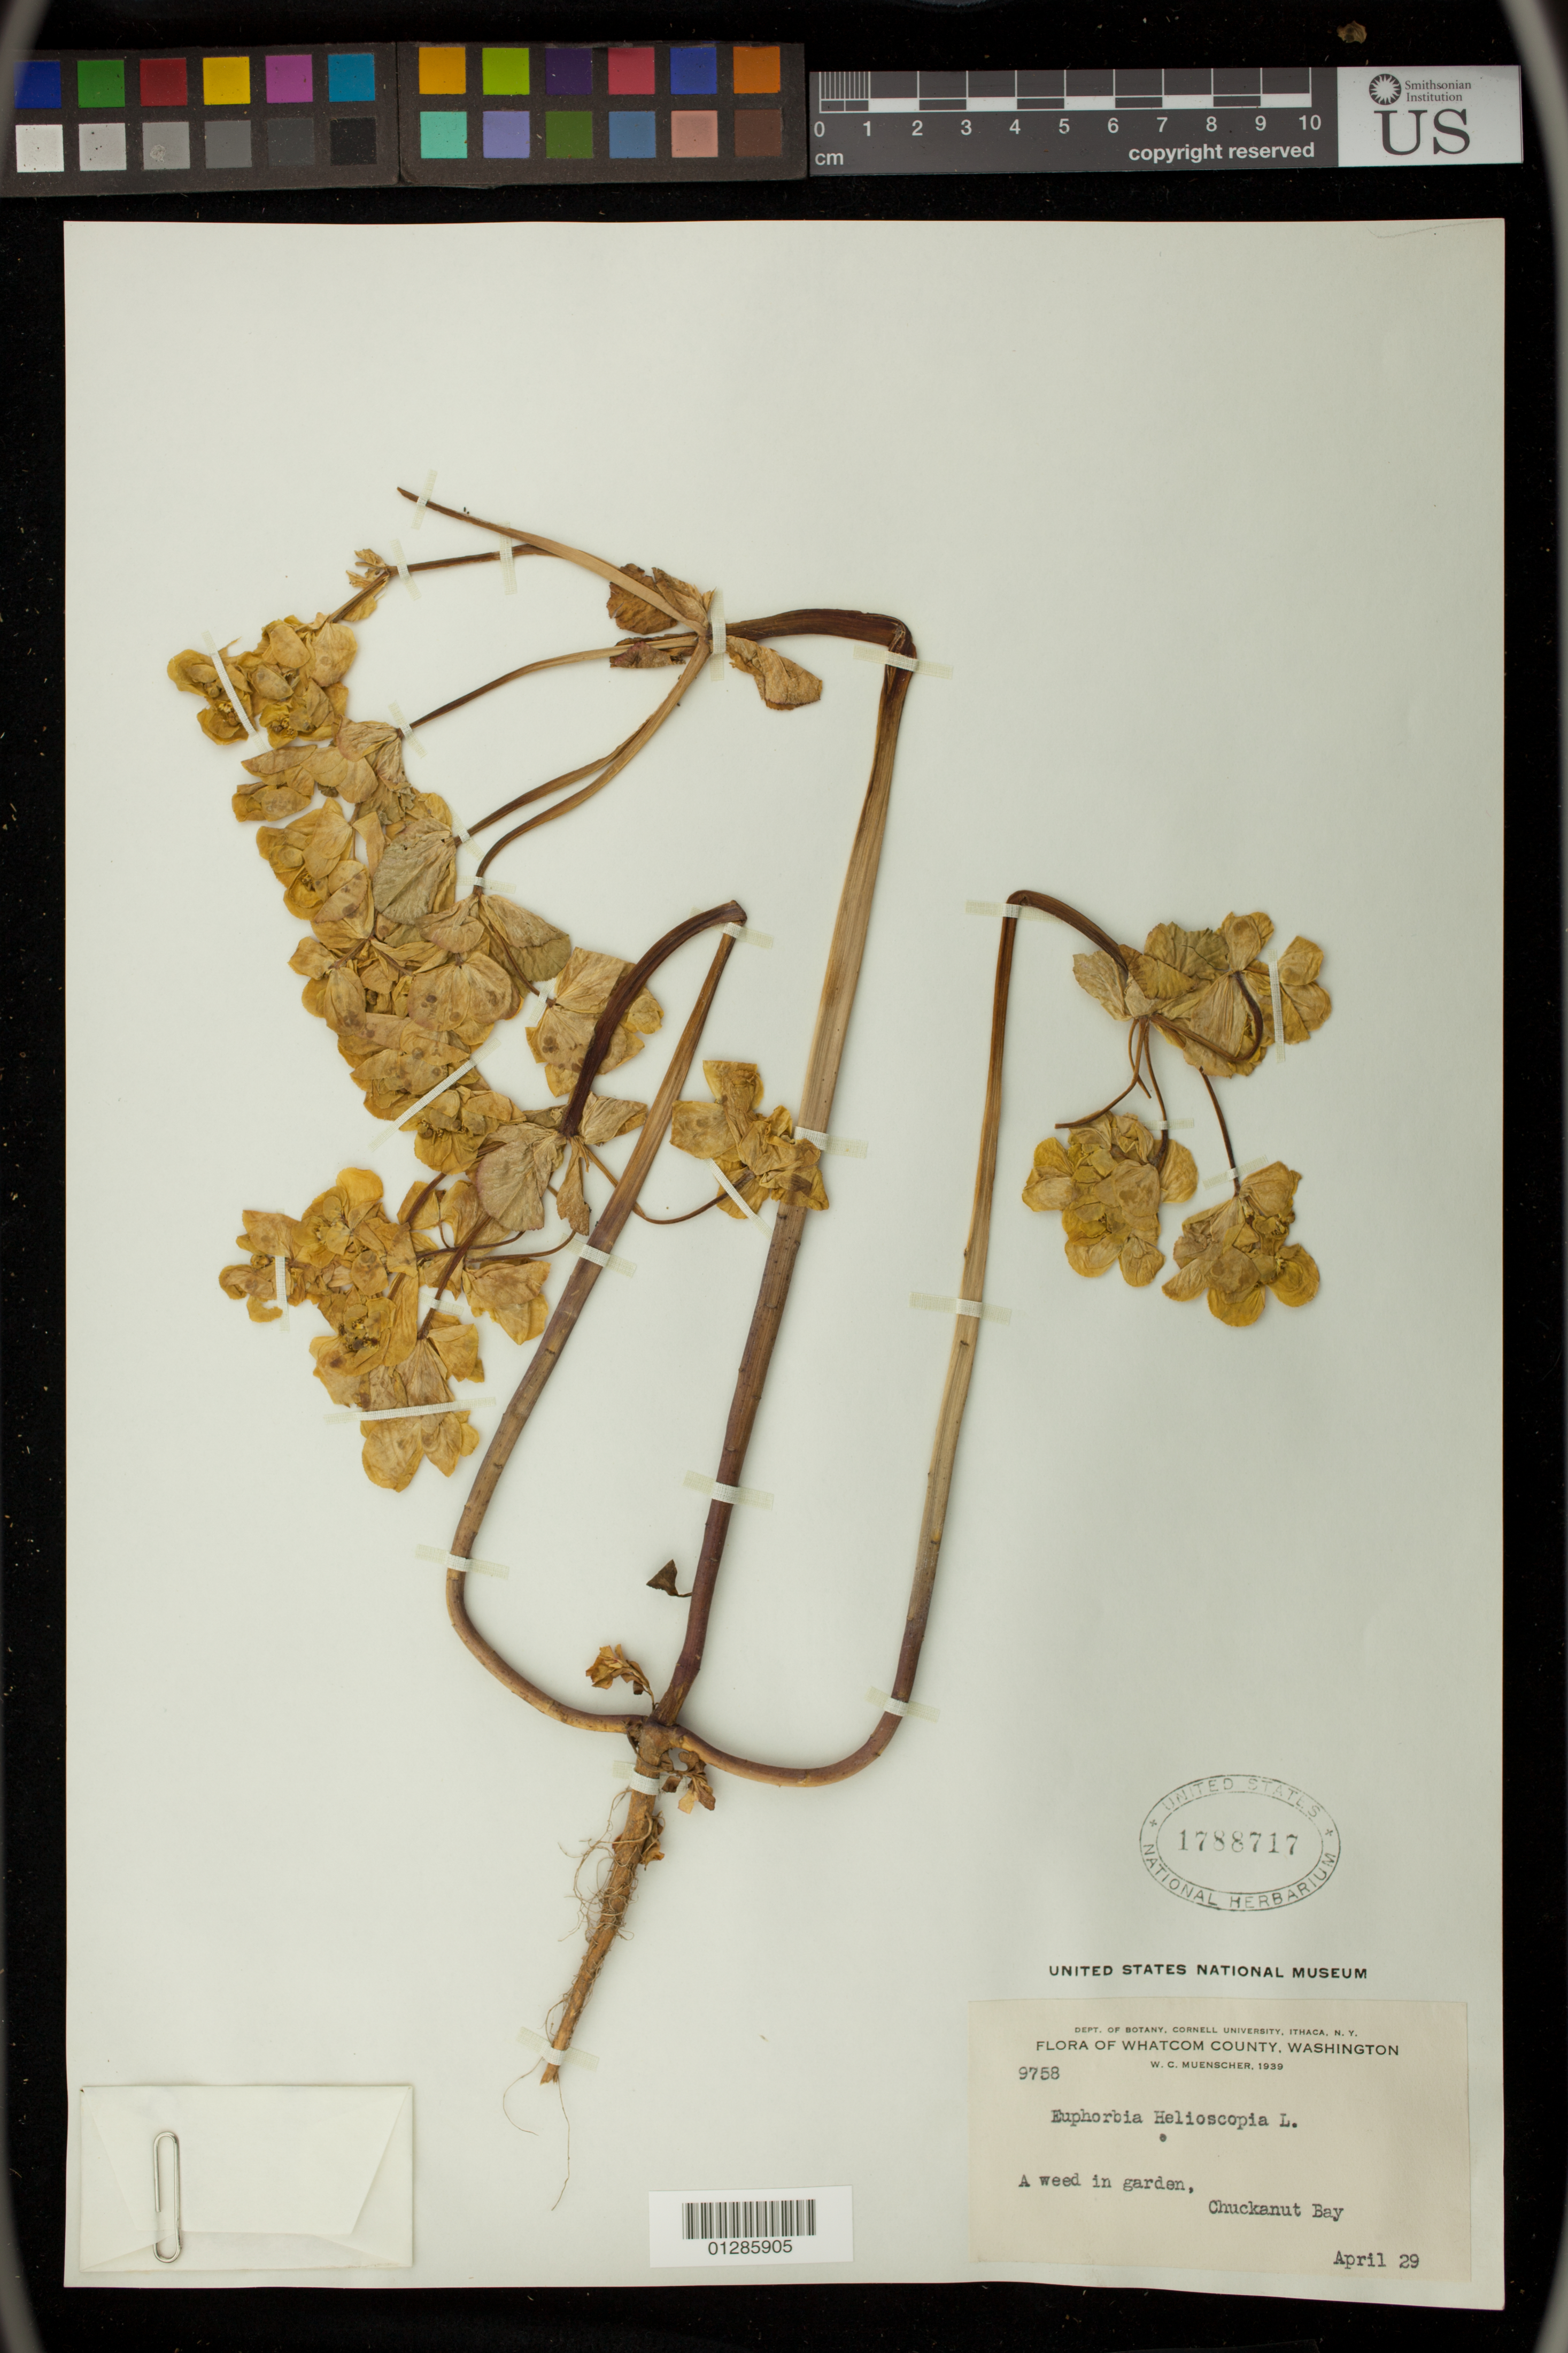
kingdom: Plantae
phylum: Tracheophyta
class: Magnoliopsida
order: Malpighiales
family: Euphorbiaceae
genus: Euphorbia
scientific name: Euphorbia helioscopia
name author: L.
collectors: W. Muenscher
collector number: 9758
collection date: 1939-04-29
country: United States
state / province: Washington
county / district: Whatcom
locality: Chuckanut Bay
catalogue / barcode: US 1788717